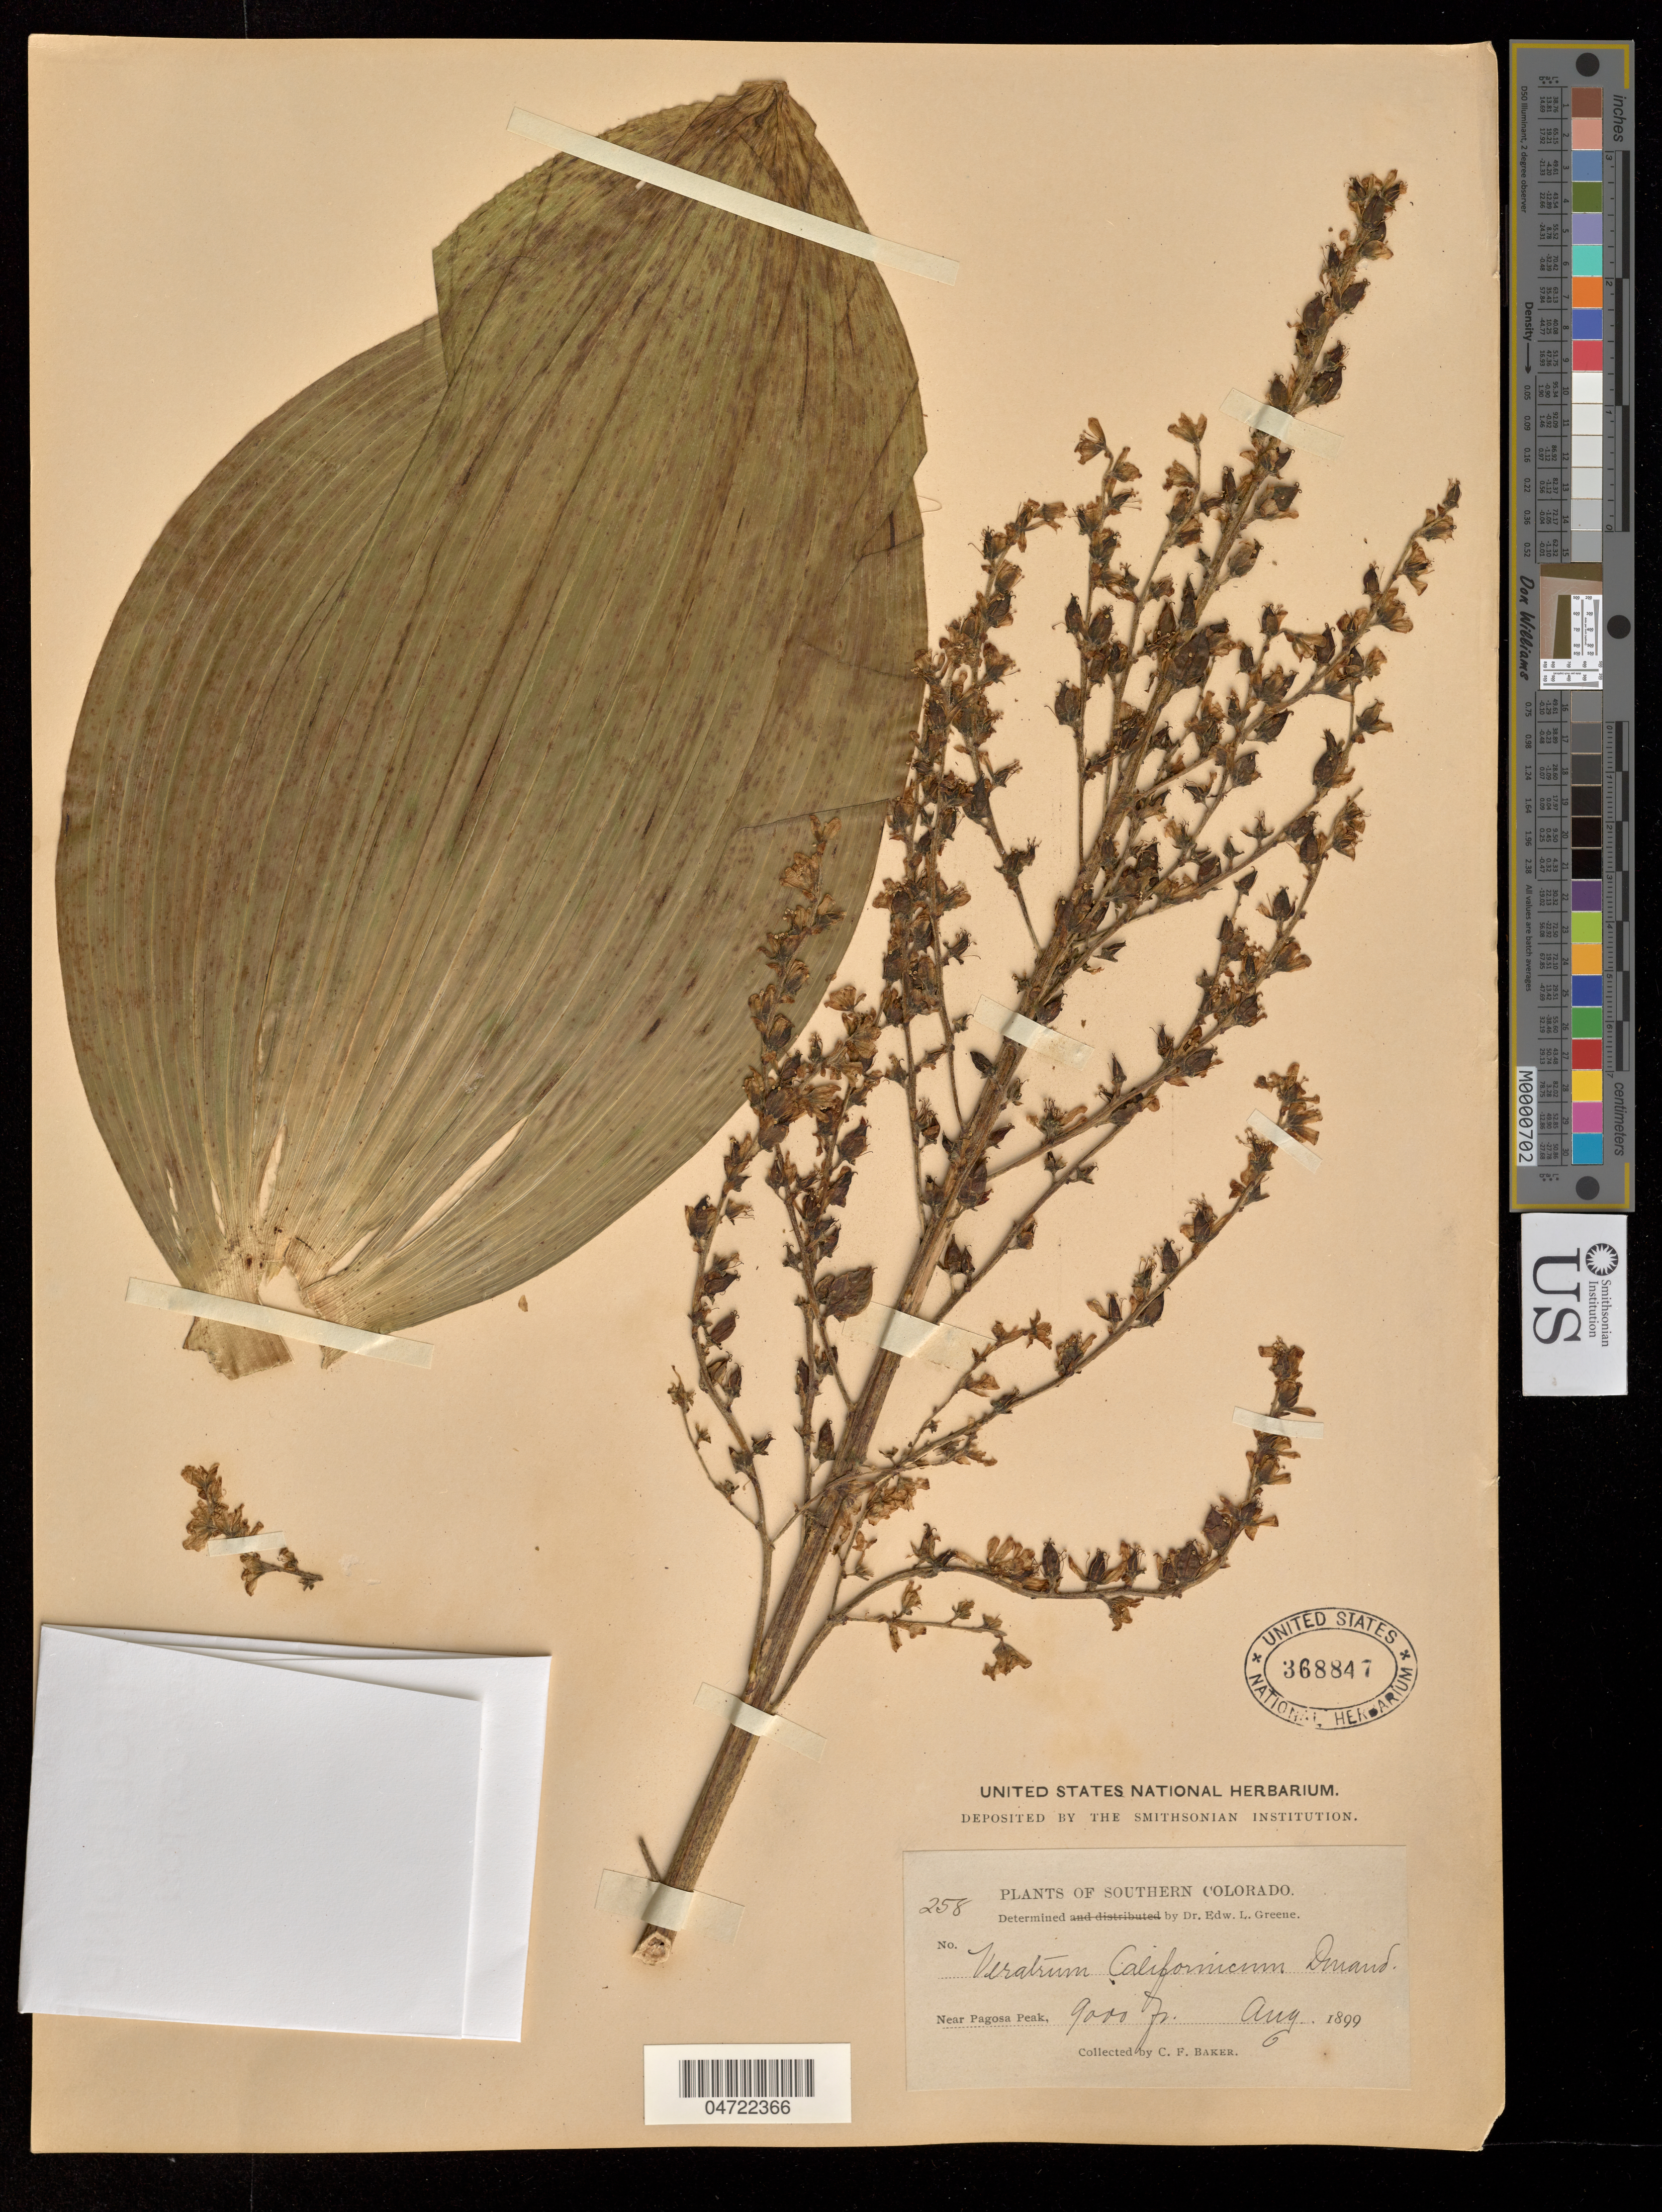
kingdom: Plantae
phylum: Tracheophyta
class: Liliopsida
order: Liliales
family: Melanthiaceae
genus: Veratrum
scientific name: Veratrum californicum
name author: Durand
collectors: C. F. Baker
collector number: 258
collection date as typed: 25 Aug 1899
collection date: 1899-08-25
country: United States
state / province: Colorado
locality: Near Pagosa Peak.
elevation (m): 3048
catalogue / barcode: US 368847